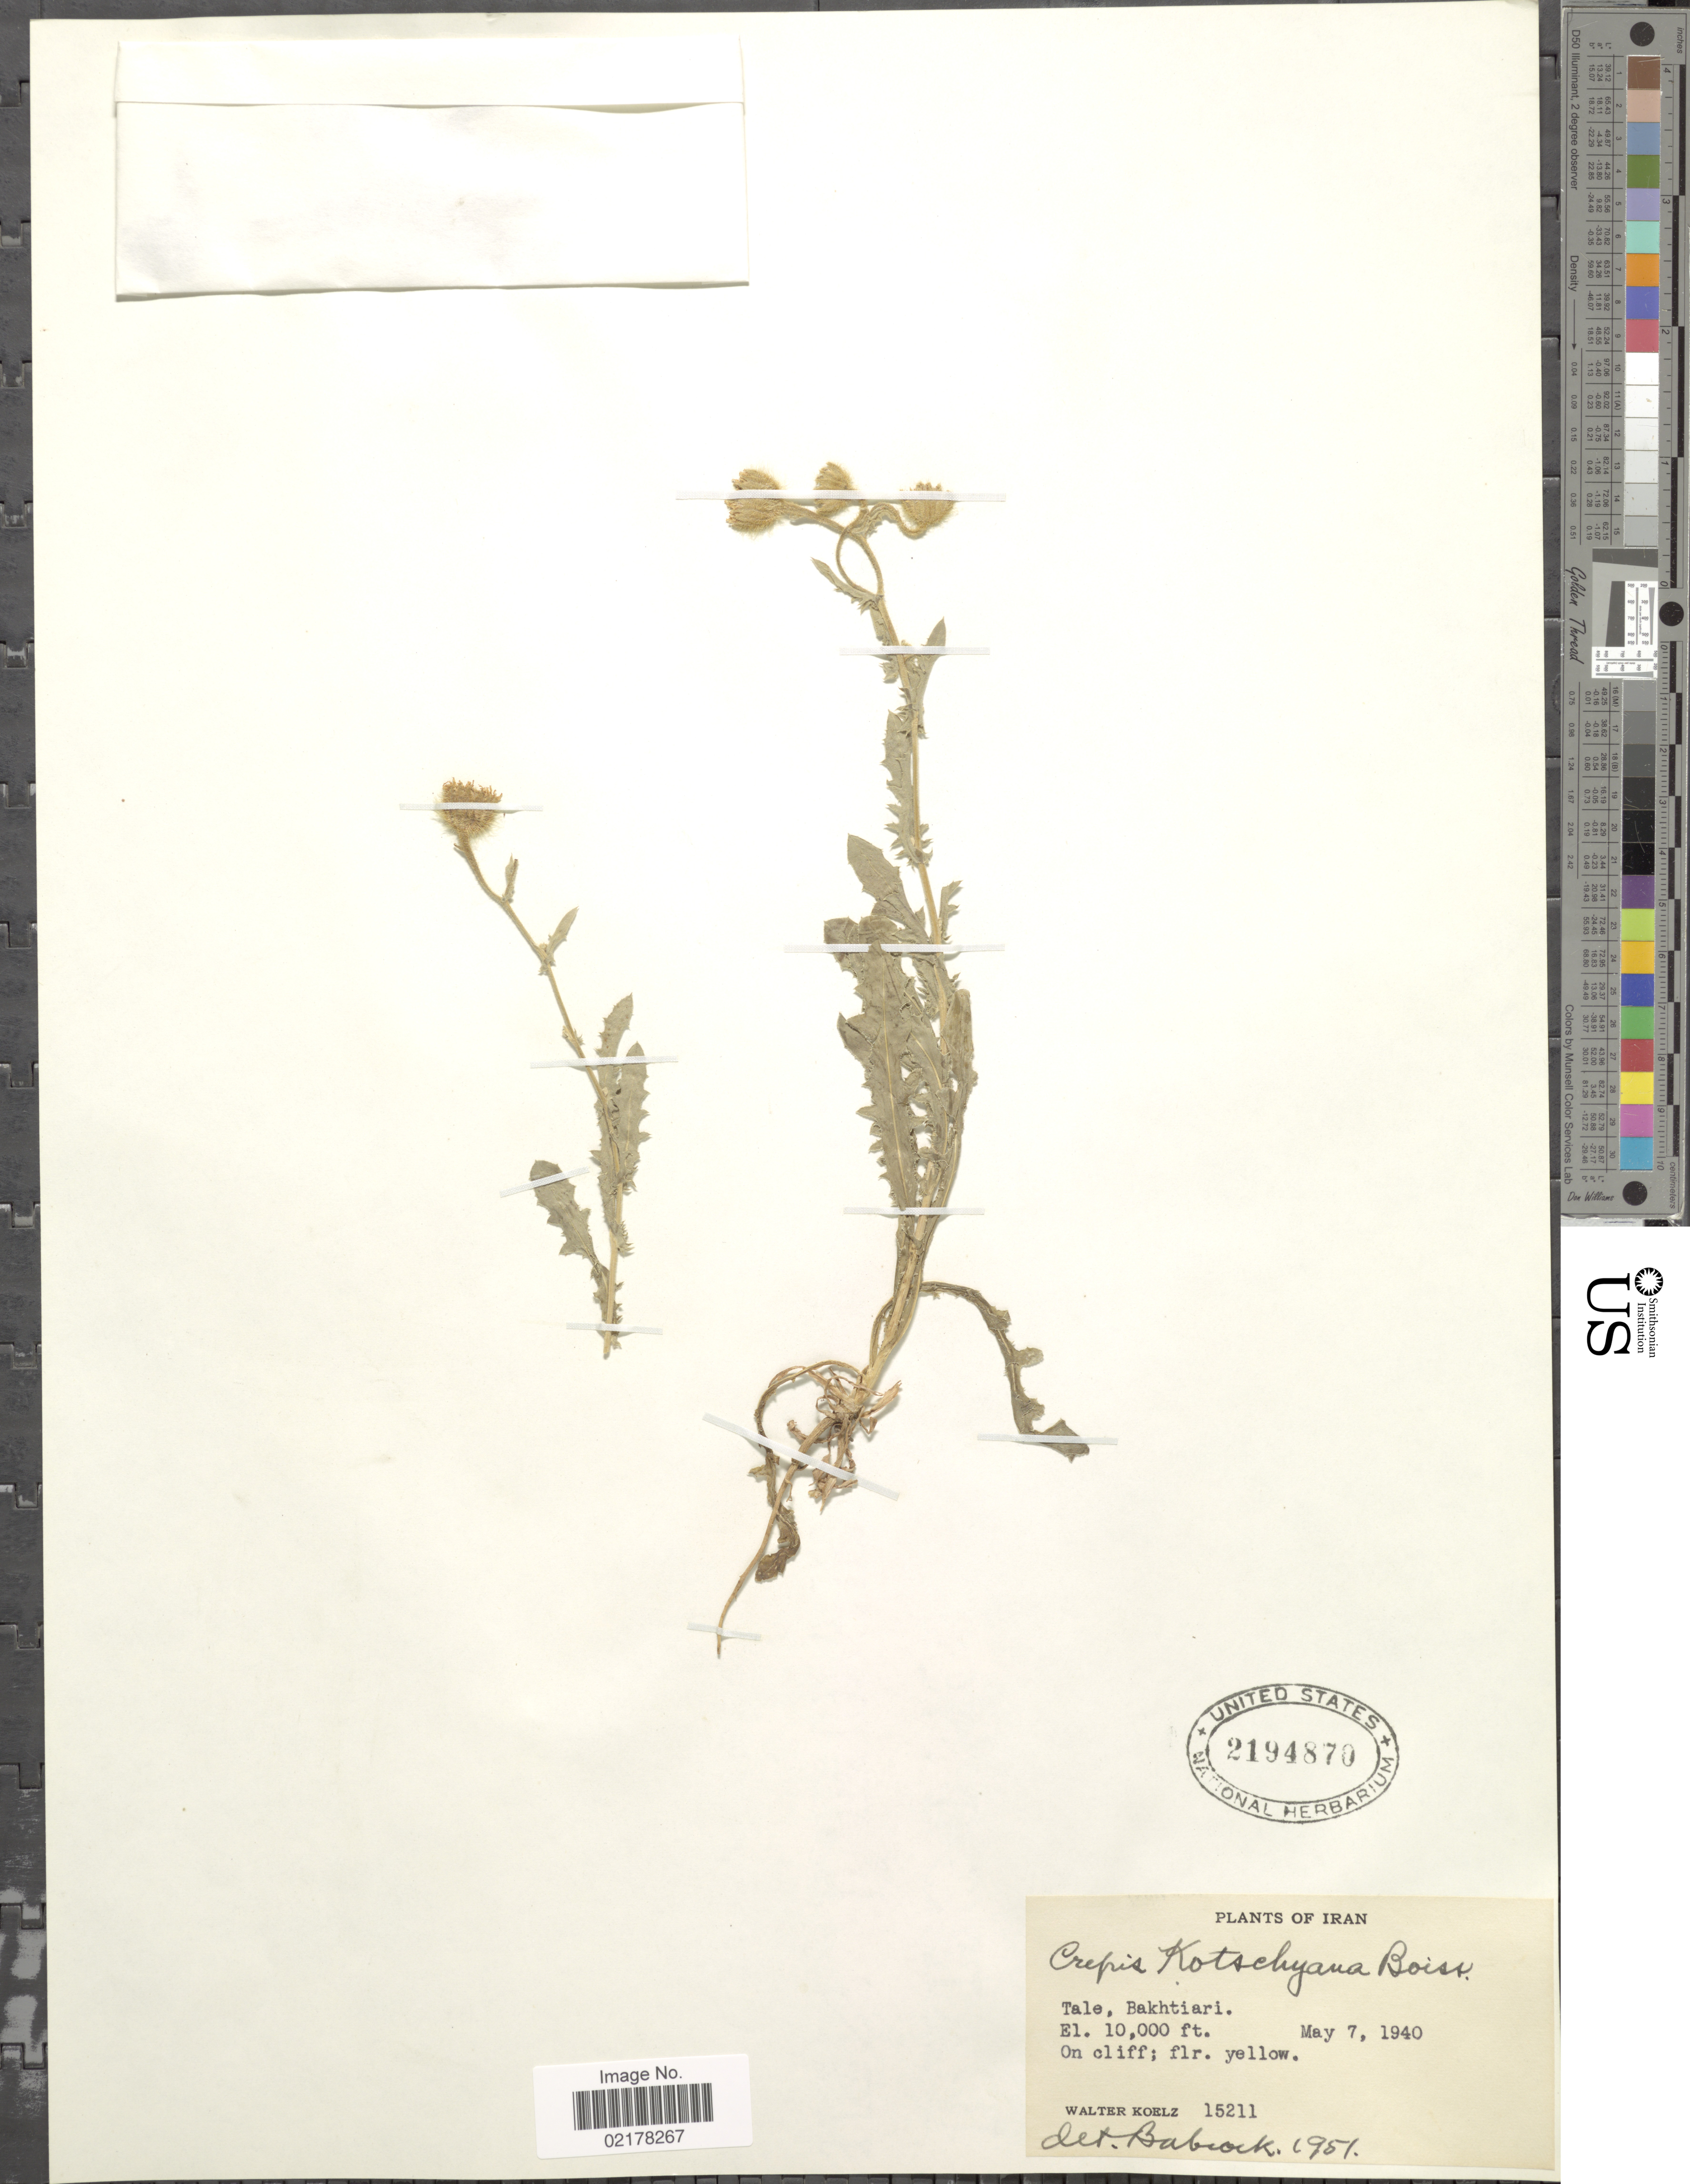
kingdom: Plantae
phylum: Tracheophyta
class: Magnoliopsida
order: Asterales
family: Asteraceae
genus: Crepis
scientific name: Crepis kotschyana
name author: (Boiss.) Boiss.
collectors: W. N. Koelz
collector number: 15211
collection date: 1940-05-07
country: Iran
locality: Tale, Bakhtiari.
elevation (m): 3048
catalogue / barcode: US 2194870